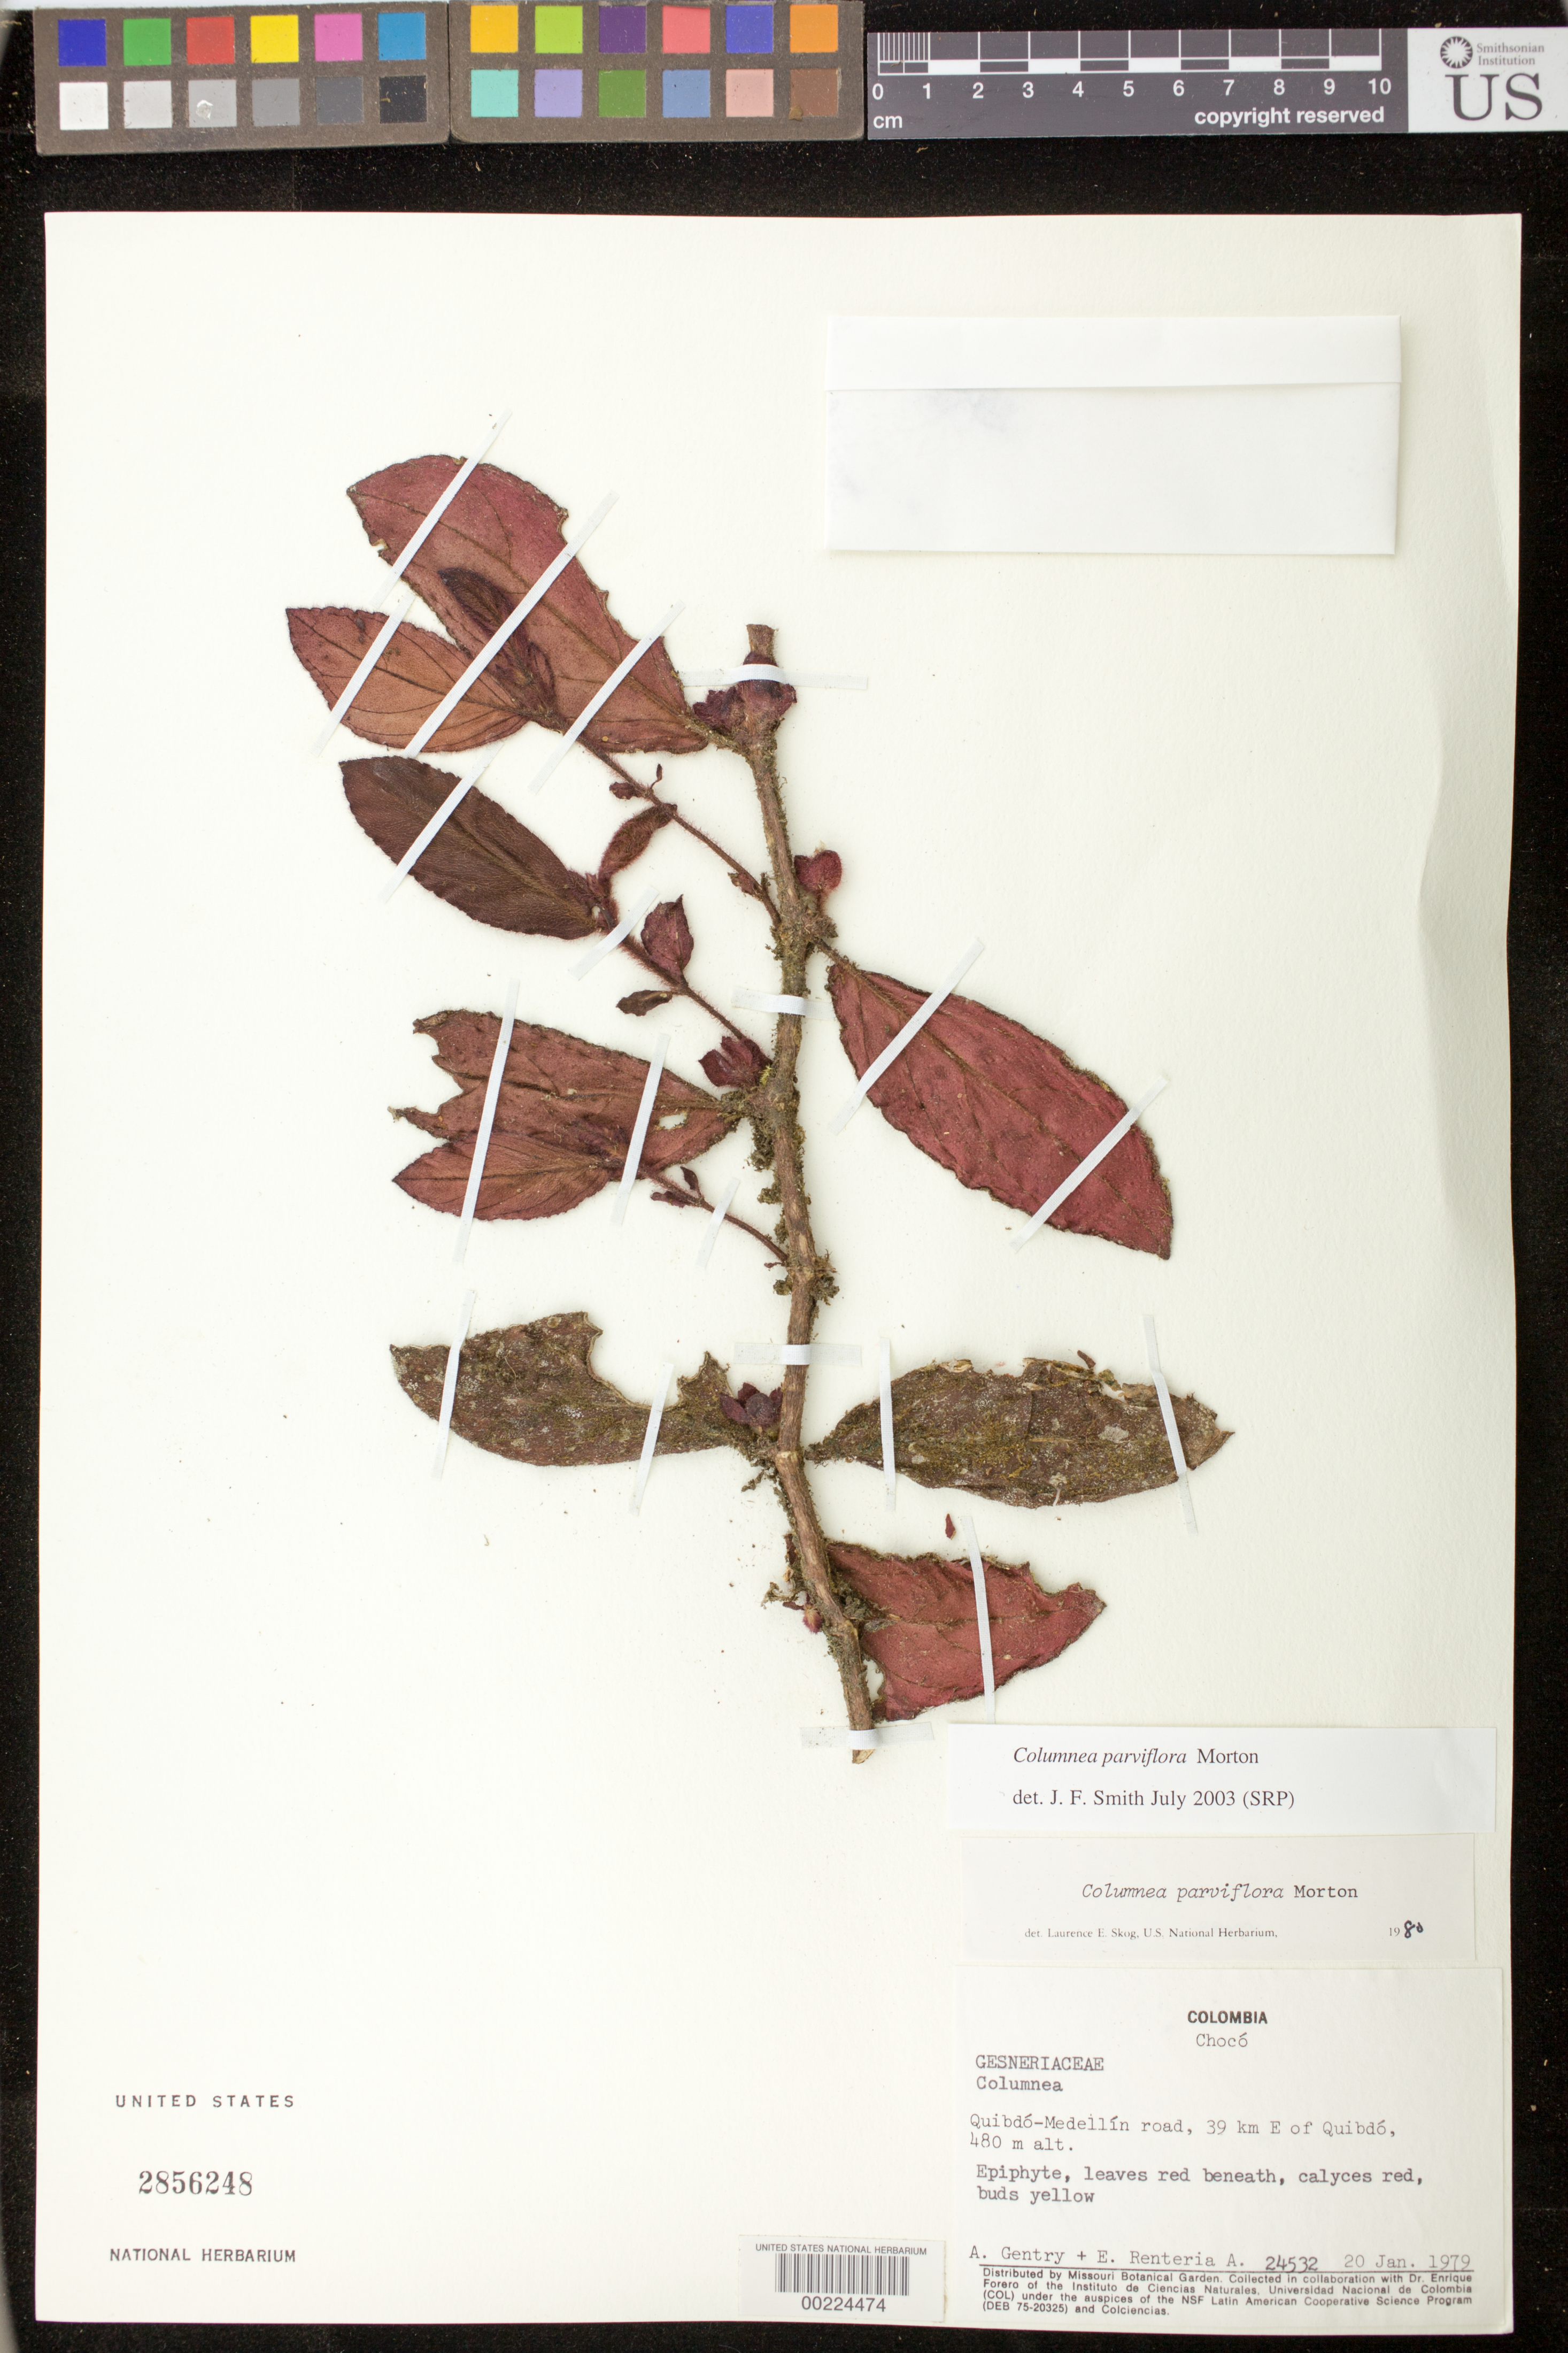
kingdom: Plantae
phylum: Tracheophyta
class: Magnoliopsida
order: Lamiales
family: Gesneriaceae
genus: Columnea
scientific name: Columnea herthae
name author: Mansf.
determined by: Clark, J. L.; Skog, Laurence E.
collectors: A. H. Gentry & E. Renteria A.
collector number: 24532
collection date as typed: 20 Jan 1979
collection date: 1979-01-20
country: Colombia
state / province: Chocó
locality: Quibdo-Medellin road, 39 km E of Quibdo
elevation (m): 480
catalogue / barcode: US 2856248